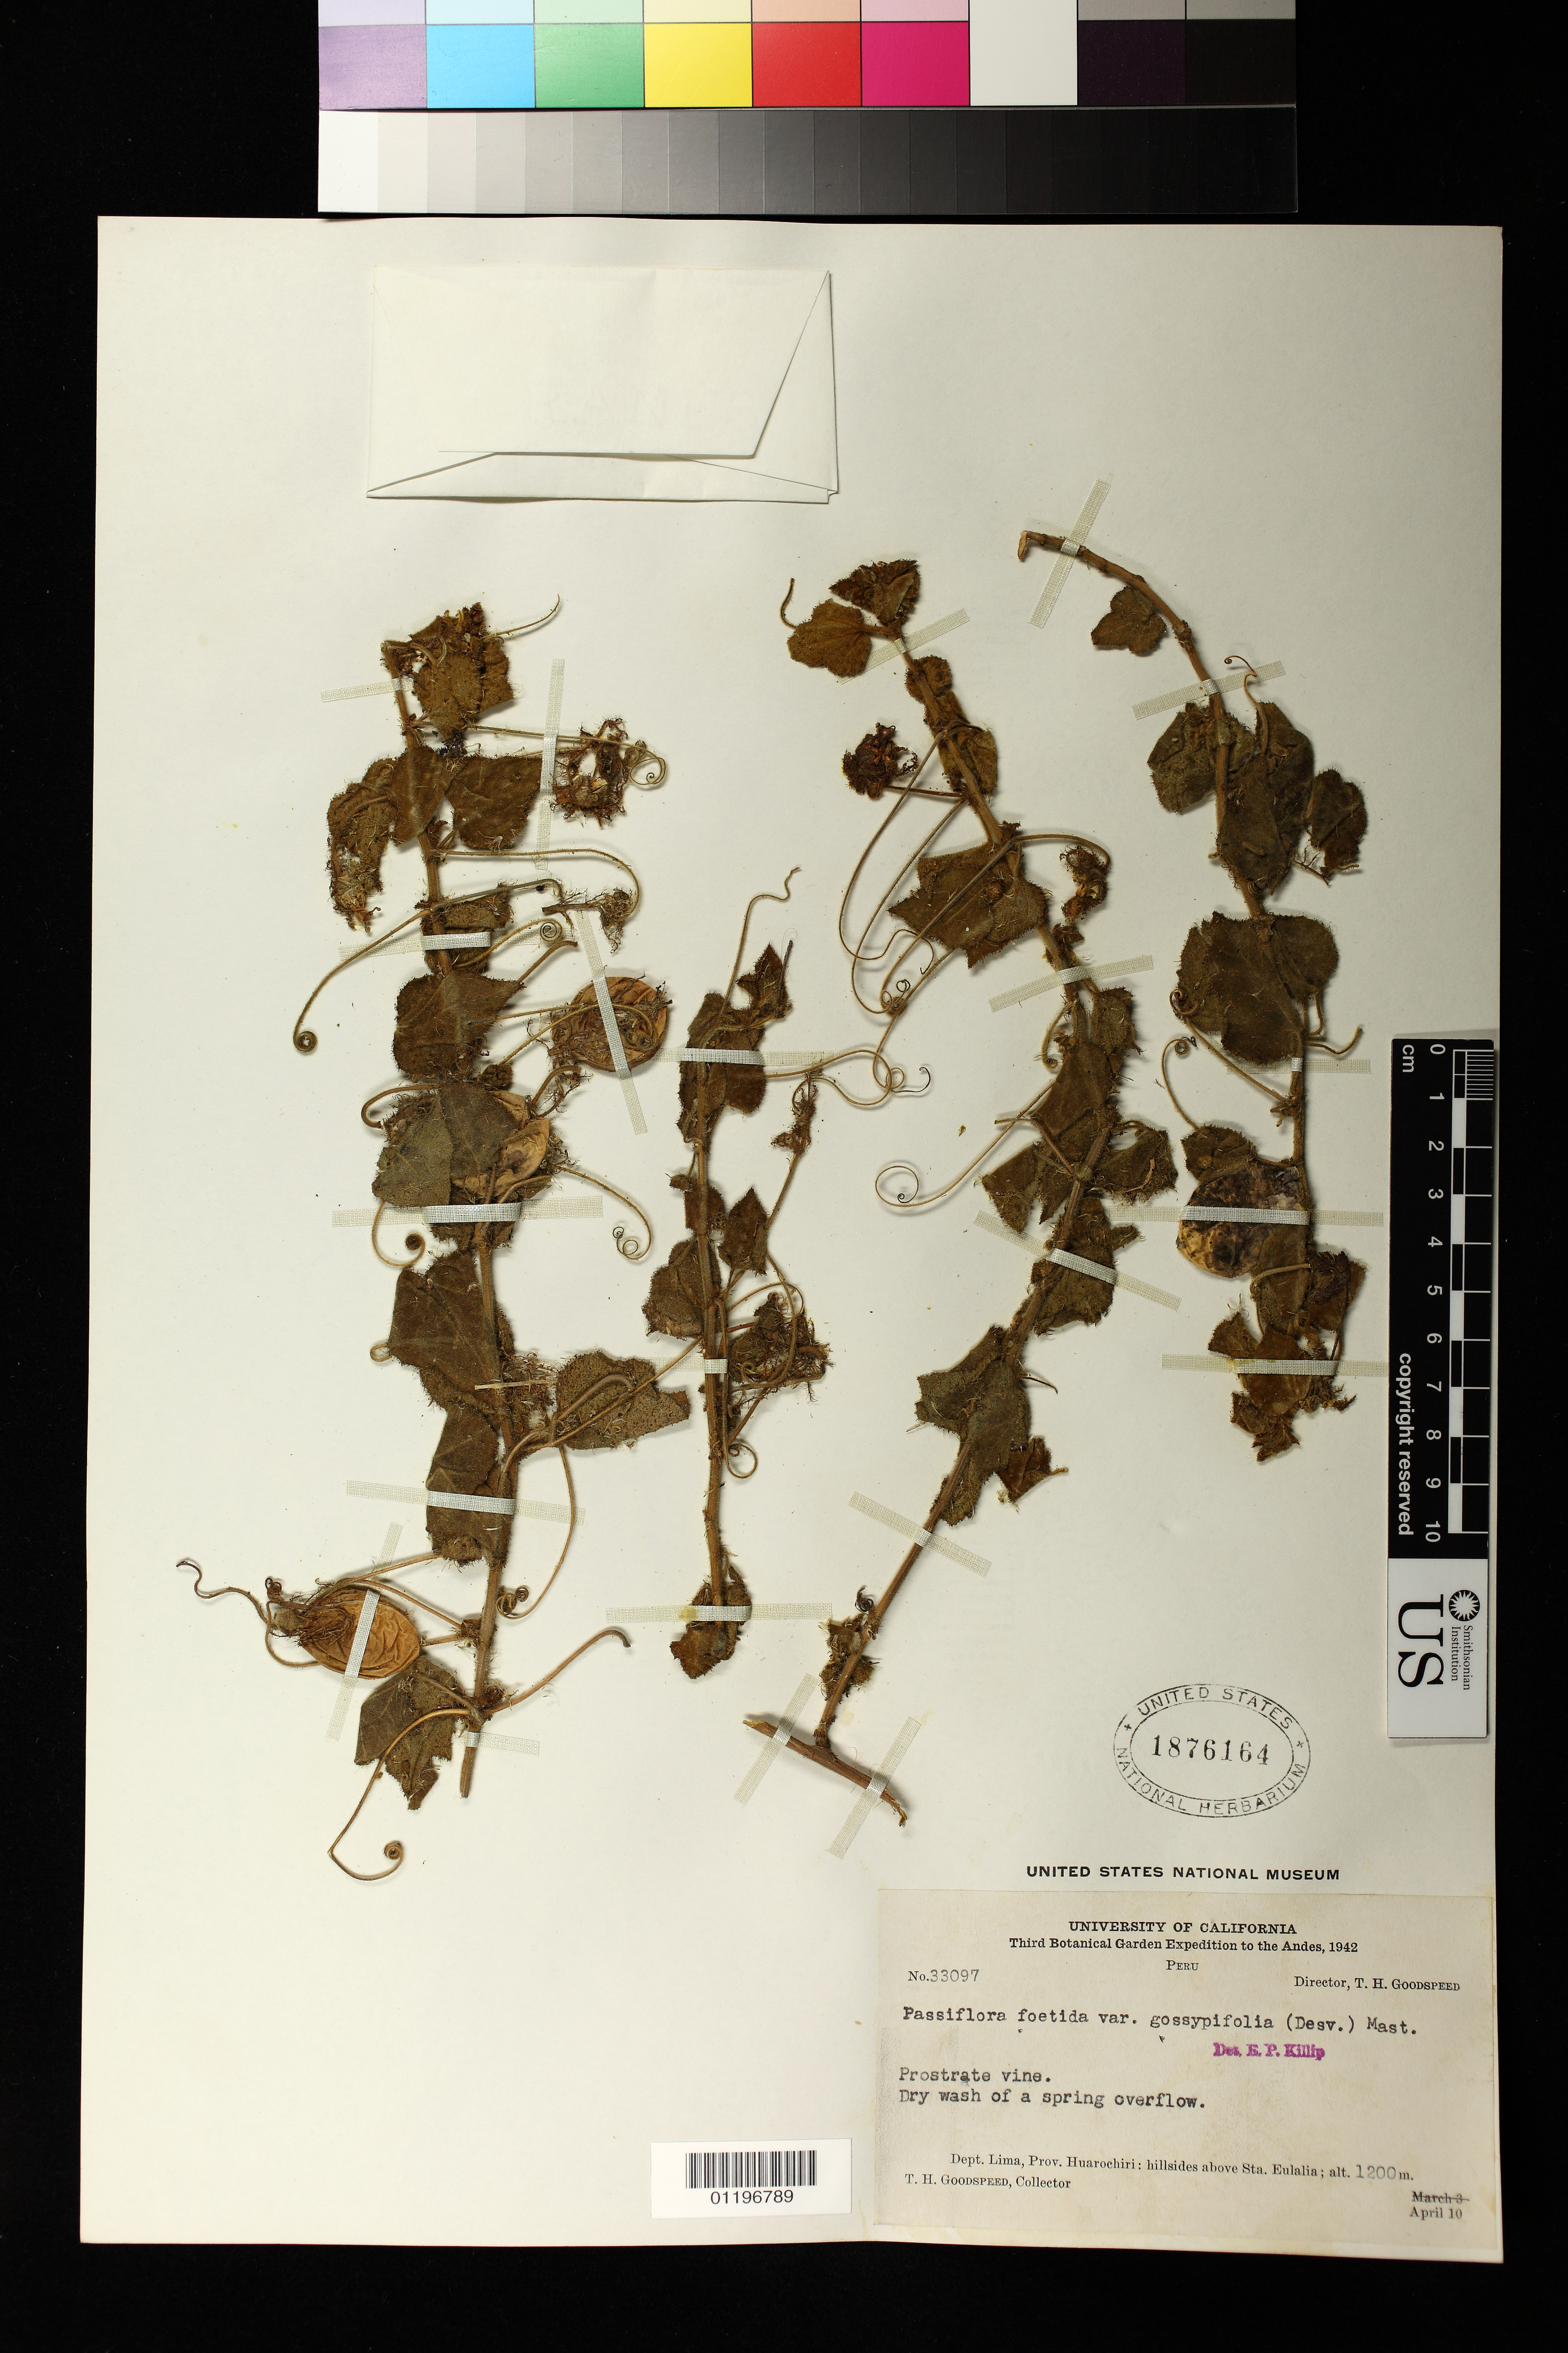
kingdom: Plantae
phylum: Tracheophyta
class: Magnoliopsida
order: Malpighiales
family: Passifloraceae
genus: Passiflora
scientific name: Passiflora foetida var. gossypiifolia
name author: (Desv.) Mast.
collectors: T. Goodspeed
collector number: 33097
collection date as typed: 04 Oct 1942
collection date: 1942-10-04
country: Peru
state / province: Lima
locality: Dept. Lima, Prov. Huarochiri: hillsides above Santa Eulalia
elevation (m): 1200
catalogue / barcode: US 1876164